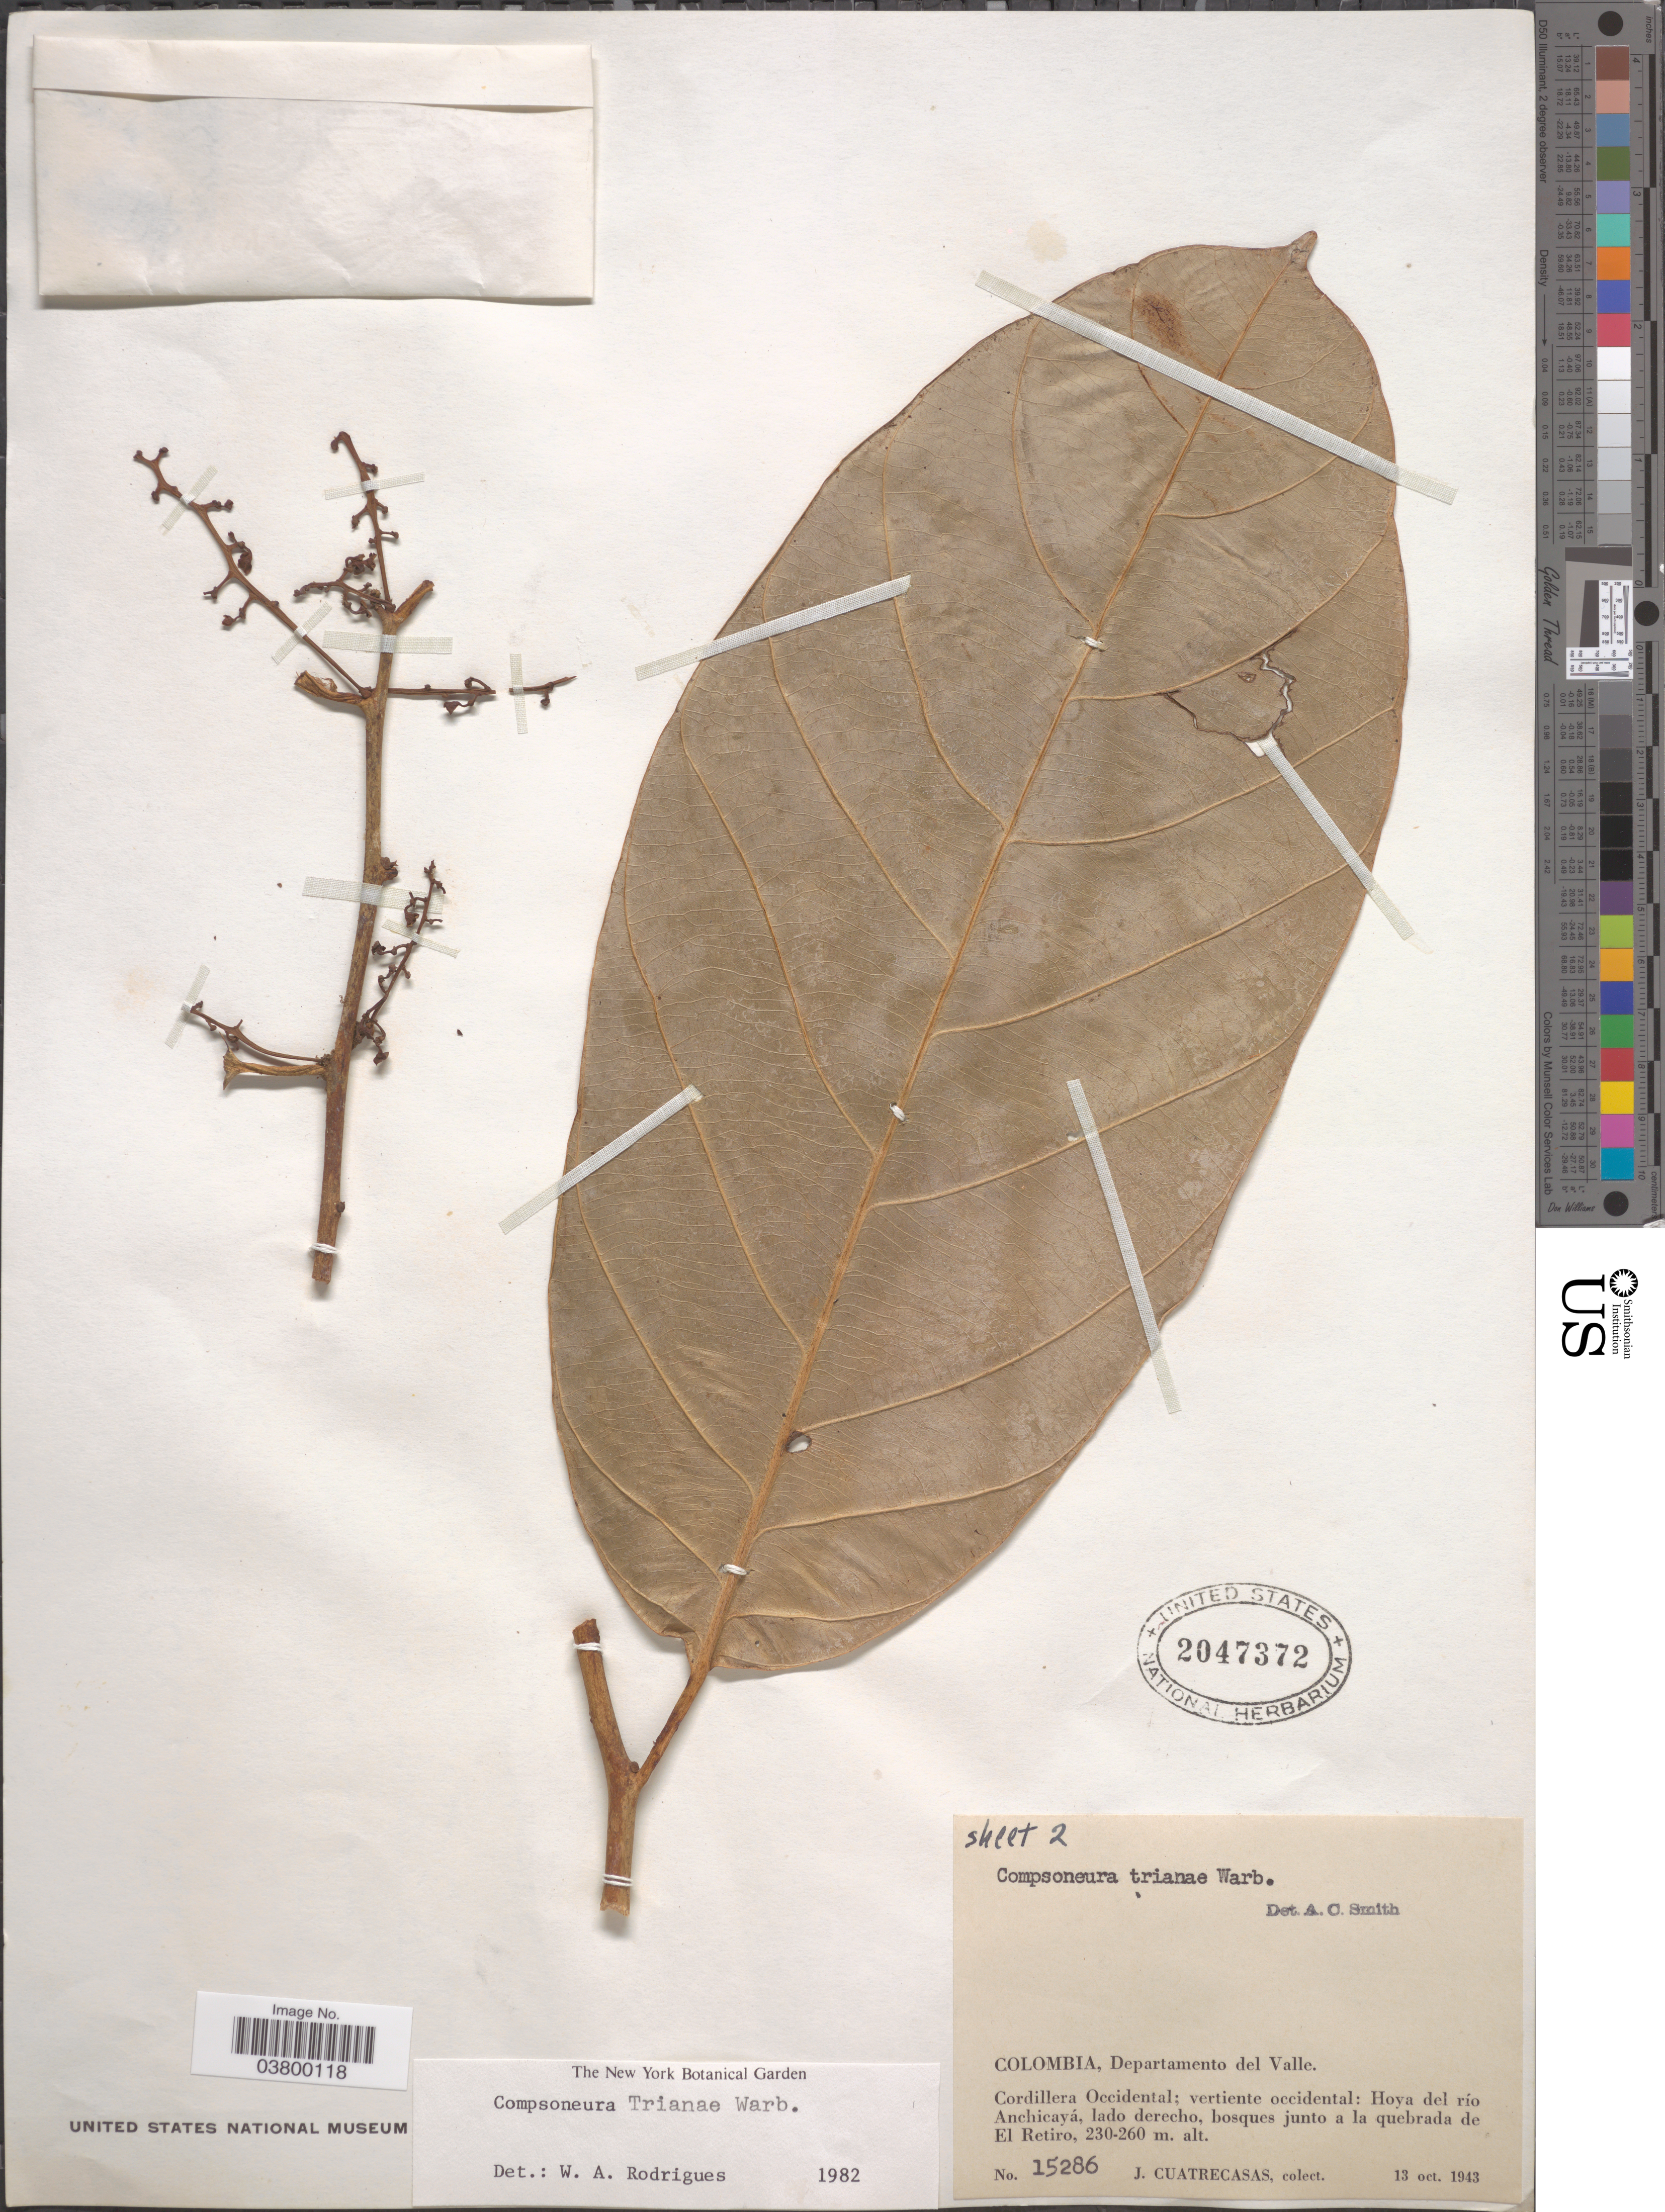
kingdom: Plantae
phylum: Tracheophyta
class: Magnoliopsida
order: Magnoliales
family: Myristicaceae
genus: Compsoneura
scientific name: Compsoneura trianae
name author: Warb.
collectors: J. Cuatrecasas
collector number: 15286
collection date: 1943-10-13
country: Colombia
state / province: Valle del Cauca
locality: Departamento del Valle. Cordillera Occidental; vertiente occidental: Hoya del río Anchicayá, lado derecho, bosques junto a la quebrada de El Retiro.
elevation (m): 230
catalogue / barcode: US 2047372